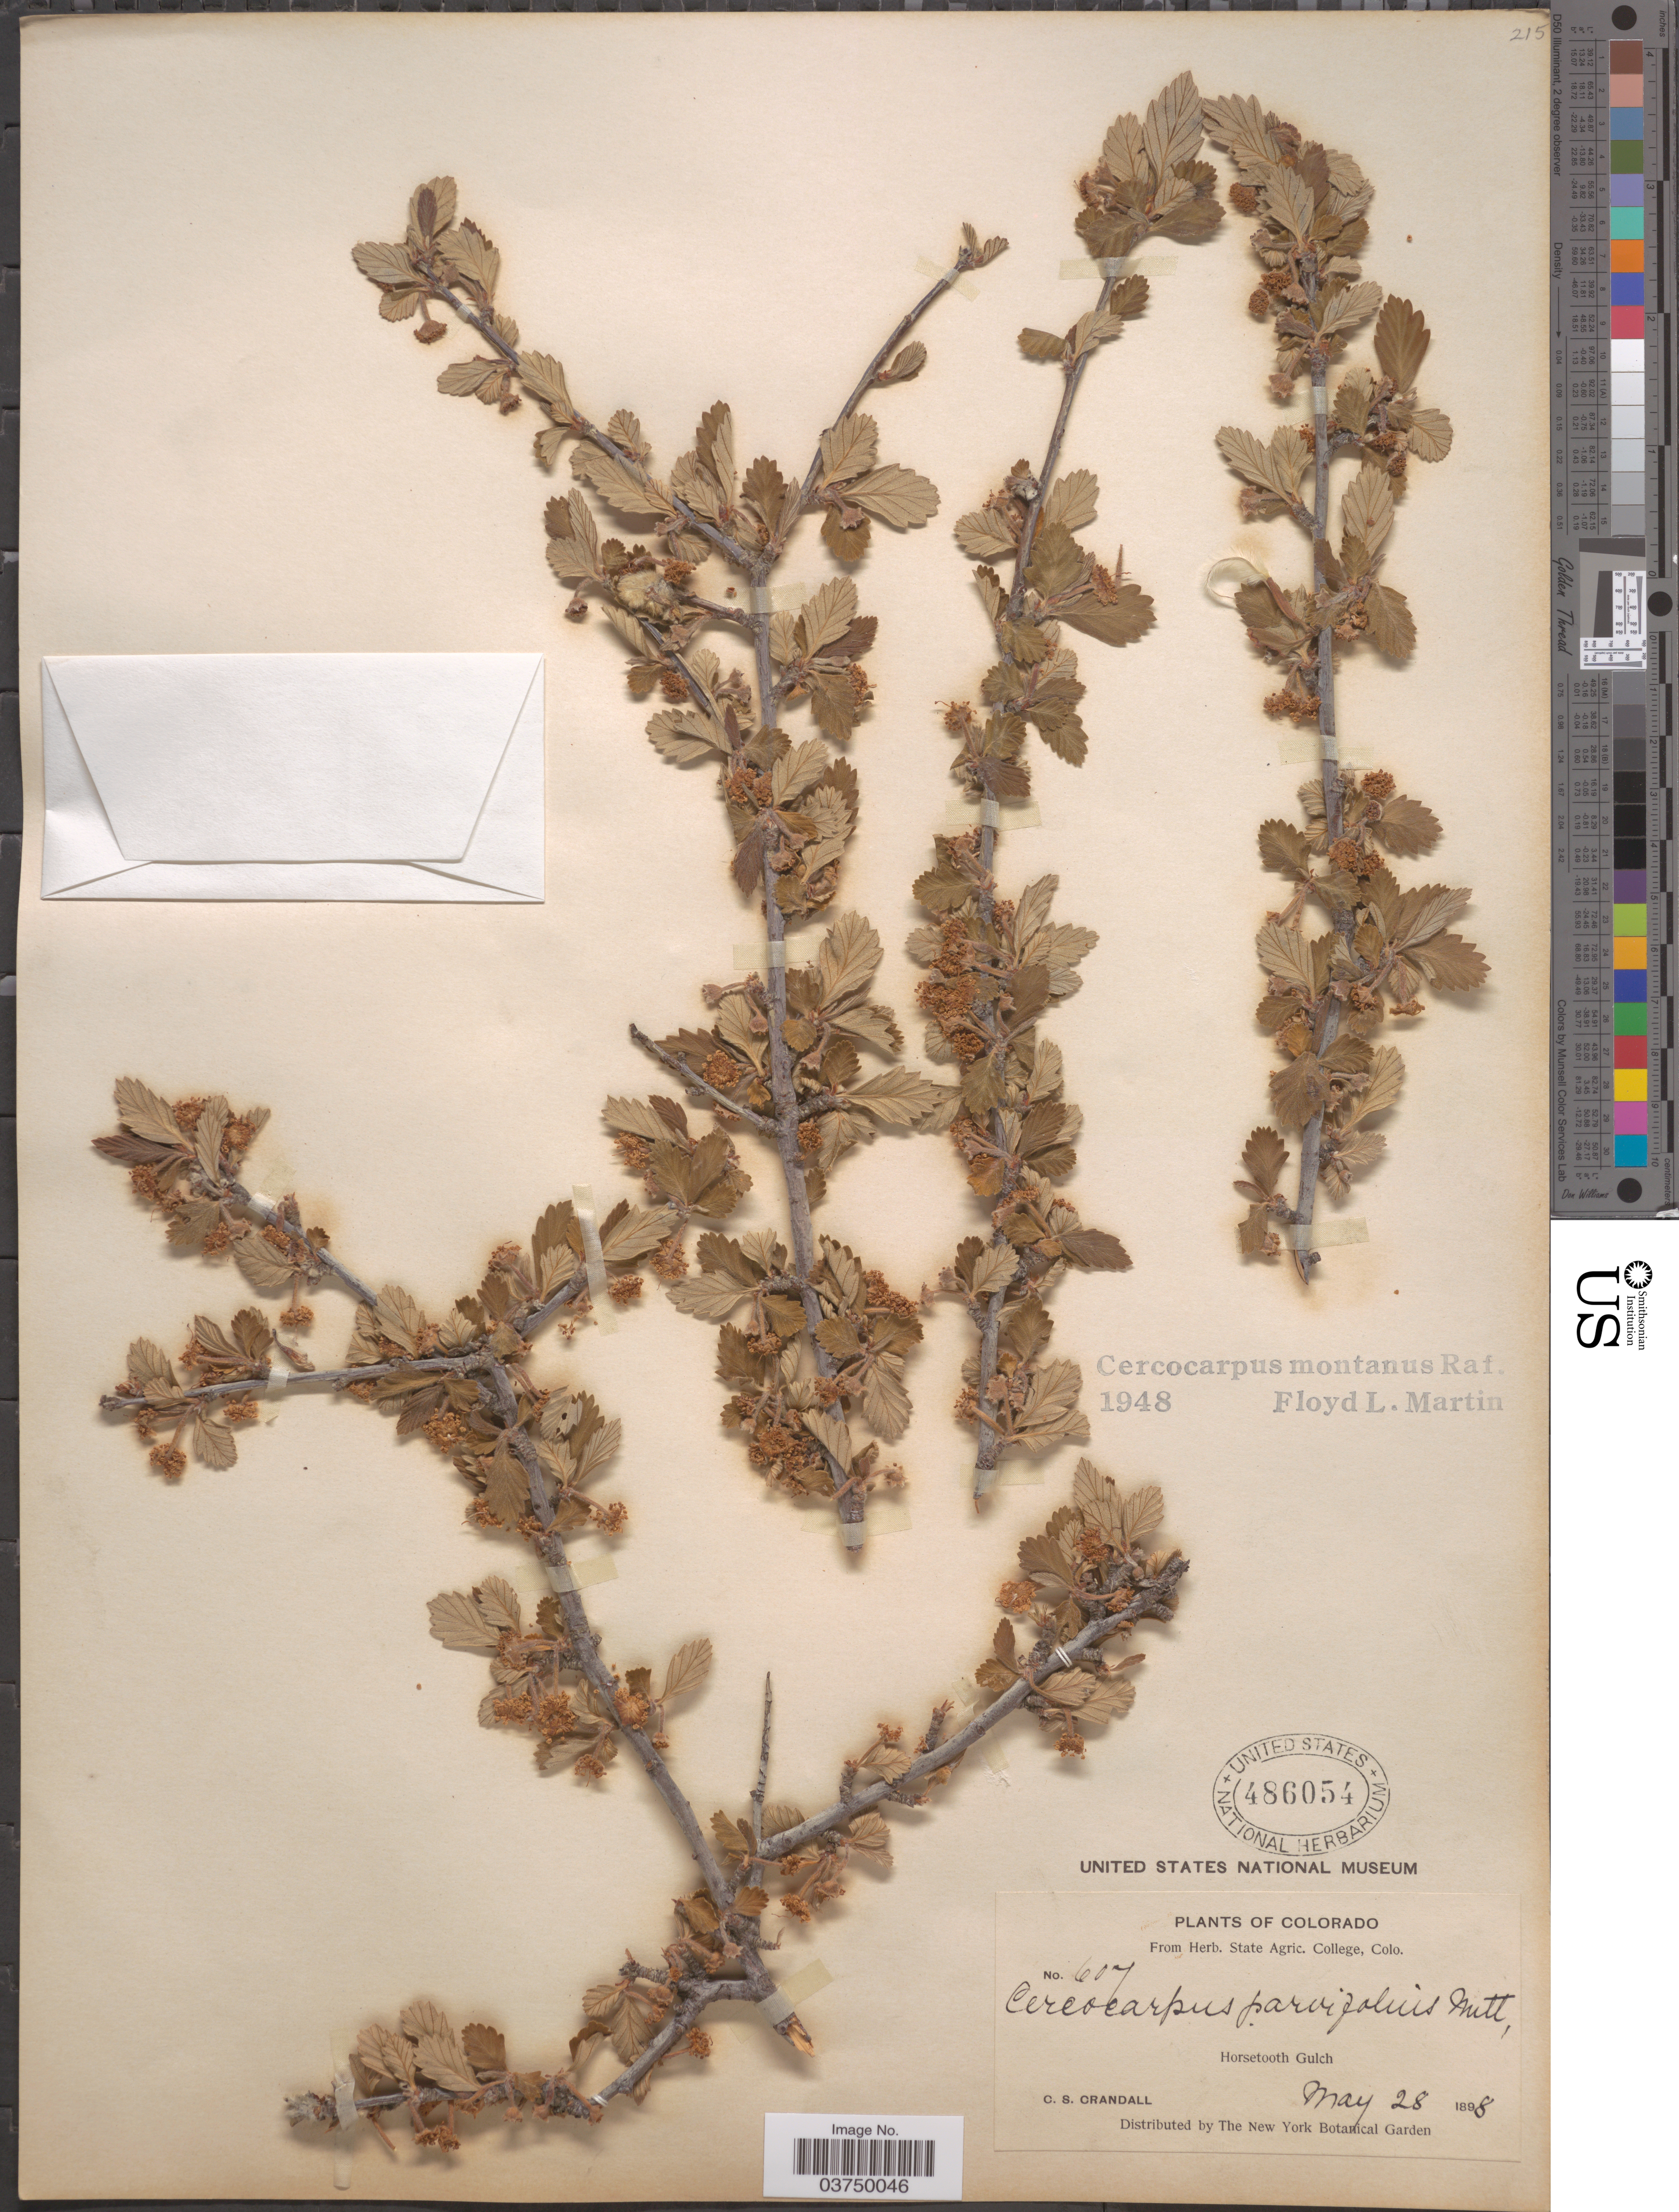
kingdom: Plantae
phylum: Tracheophyta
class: Magnoliopsida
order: Rosales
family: Rosaceae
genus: Cercocarpus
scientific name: Cercocarpus montanus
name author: Raf.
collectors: C. Crandall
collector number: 607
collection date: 1898-05-28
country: United States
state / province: Colorado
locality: Horsetooth Gulch.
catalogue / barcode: US 486054